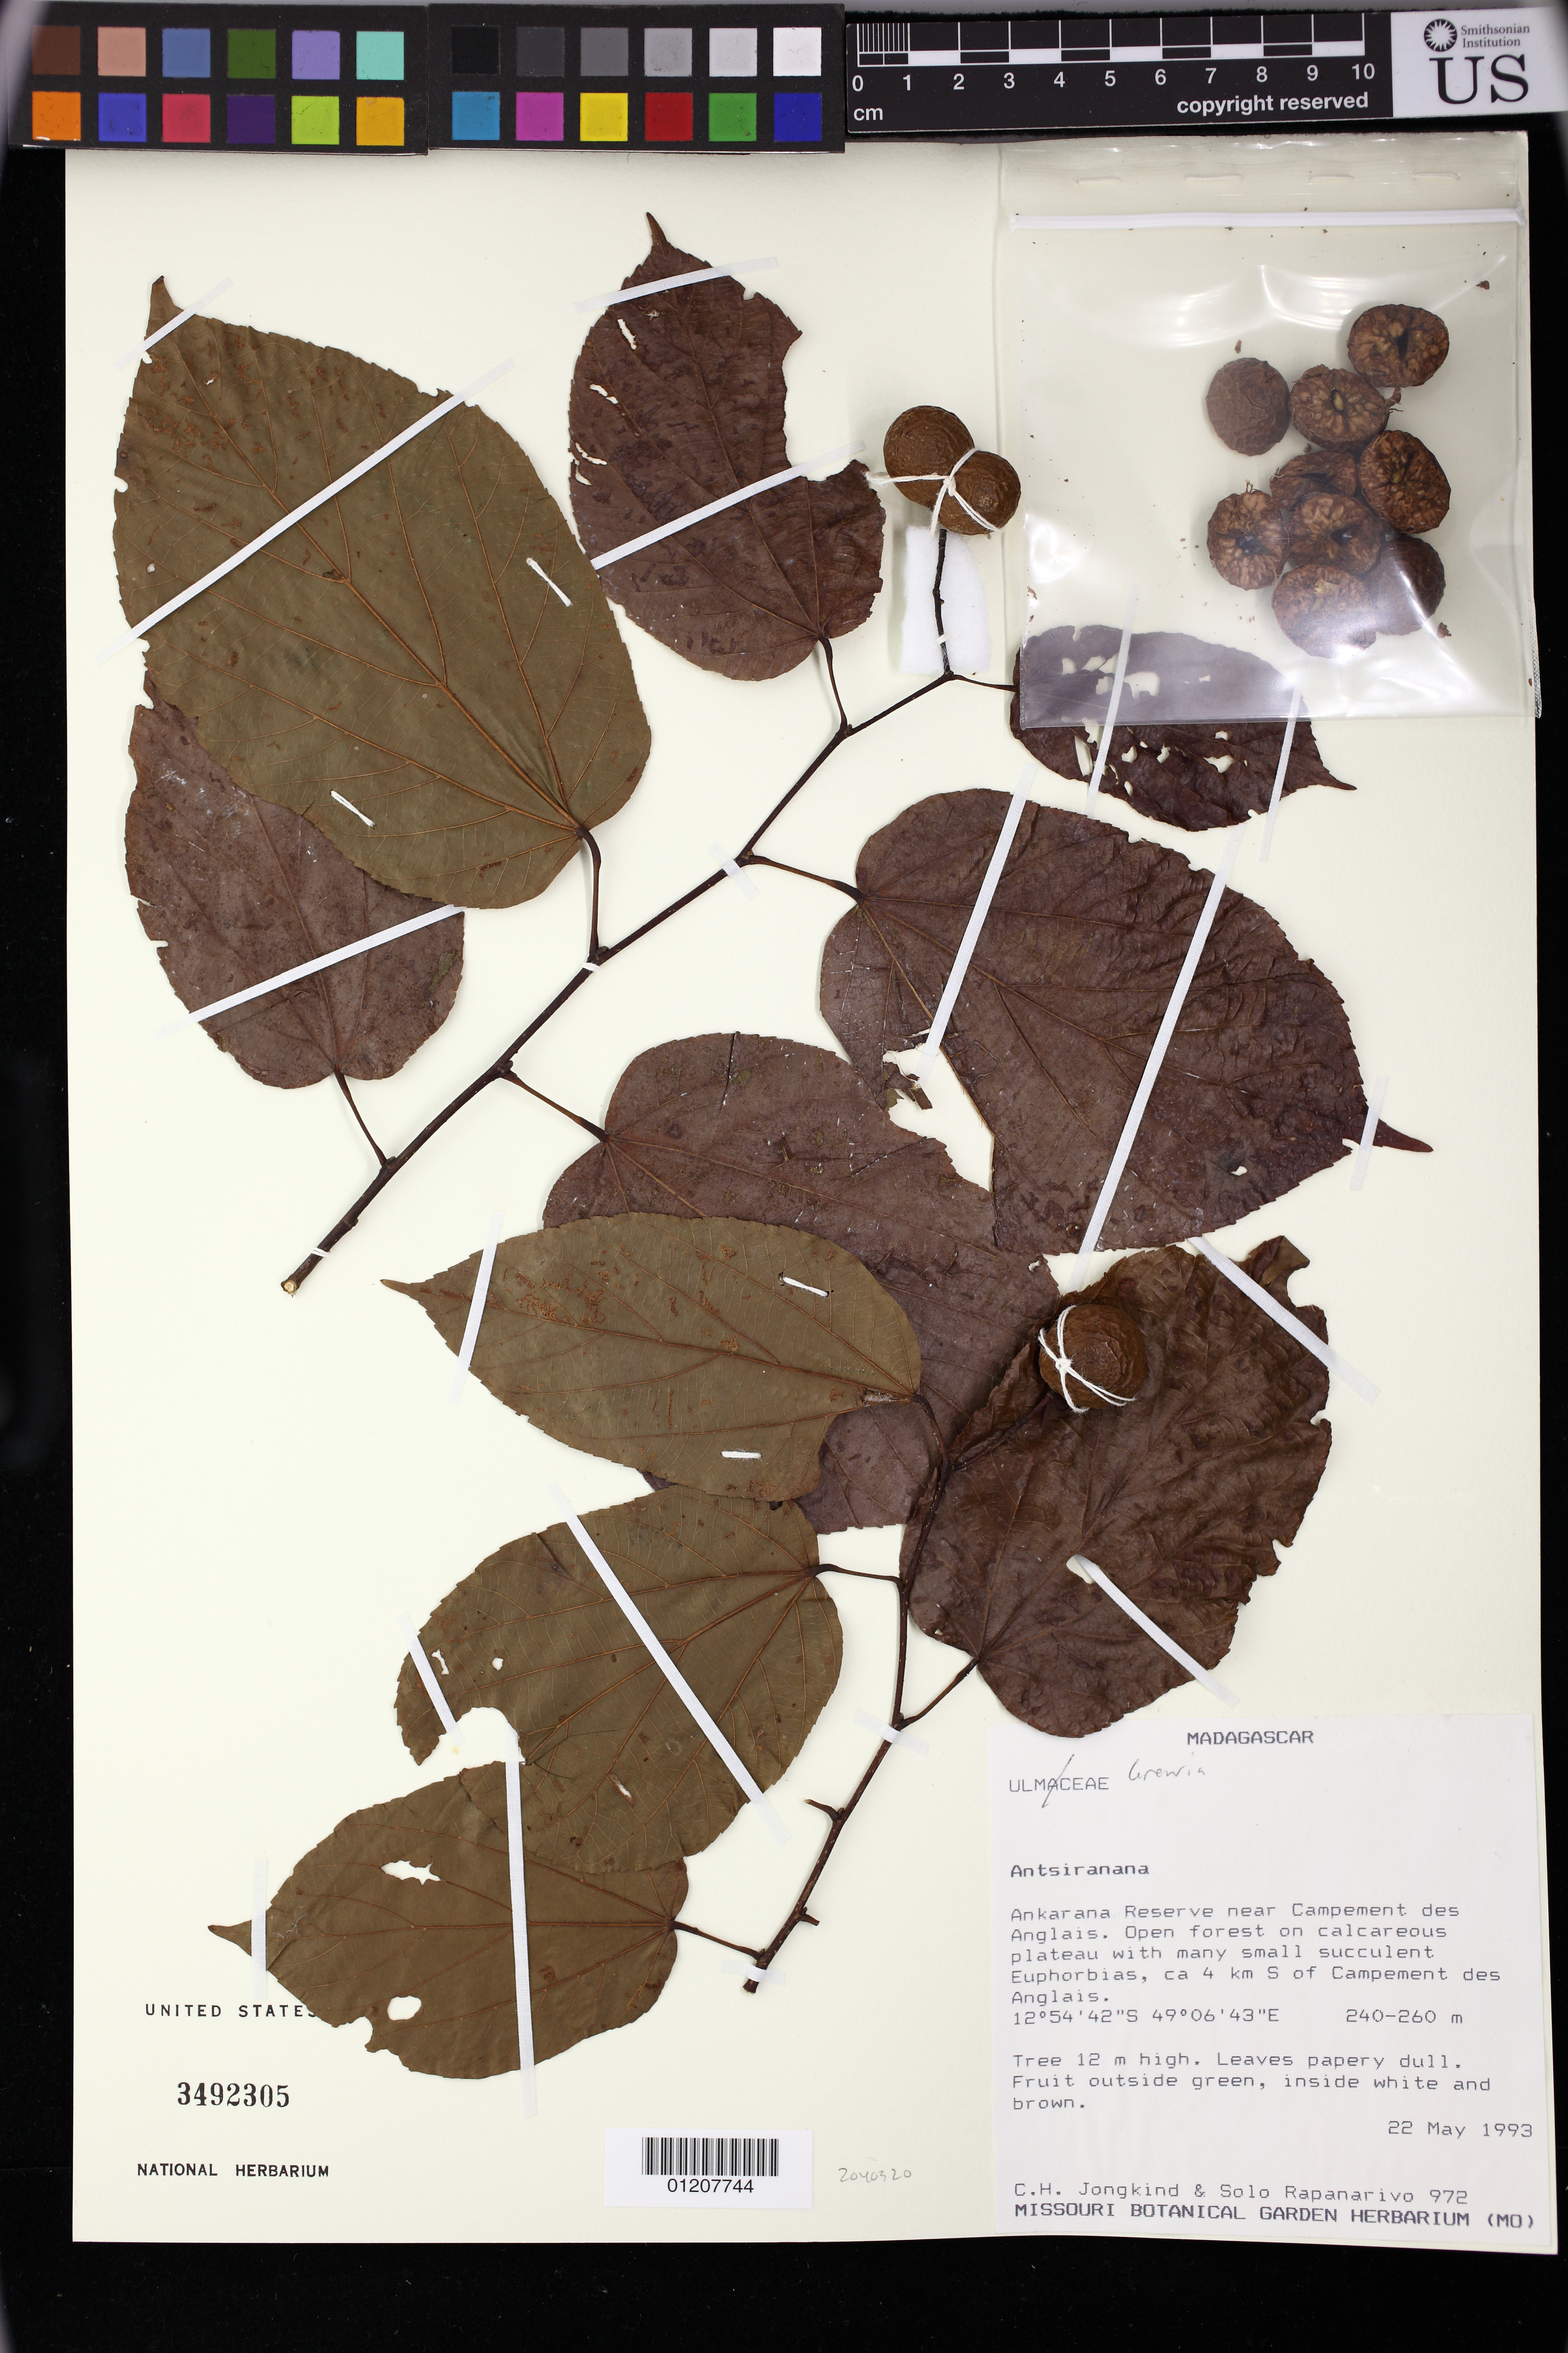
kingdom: Plantae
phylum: Tracheophyta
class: Magnoliopsida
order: Malvales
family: Malvaceae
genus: Grewia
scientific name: Grewia suarezensis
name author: Capuron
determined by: Dorr, L. J., (BOT), Smithsonian Institution - National Museum of Natural History (UNITED STATES)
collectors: C. C. Jongkind & S. Rapanarivo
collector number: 972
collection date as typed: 22 May 1993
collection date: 1993-05-22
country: Madagascar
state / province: Diana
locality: Antsiranana.. Ankarana Reserve near Campement des Anglais. Open forest on calcareous plateau with many small succulent Euphorbias, ca 4km S of Campement des Anglais.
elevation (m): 240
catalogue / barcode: US 3492305